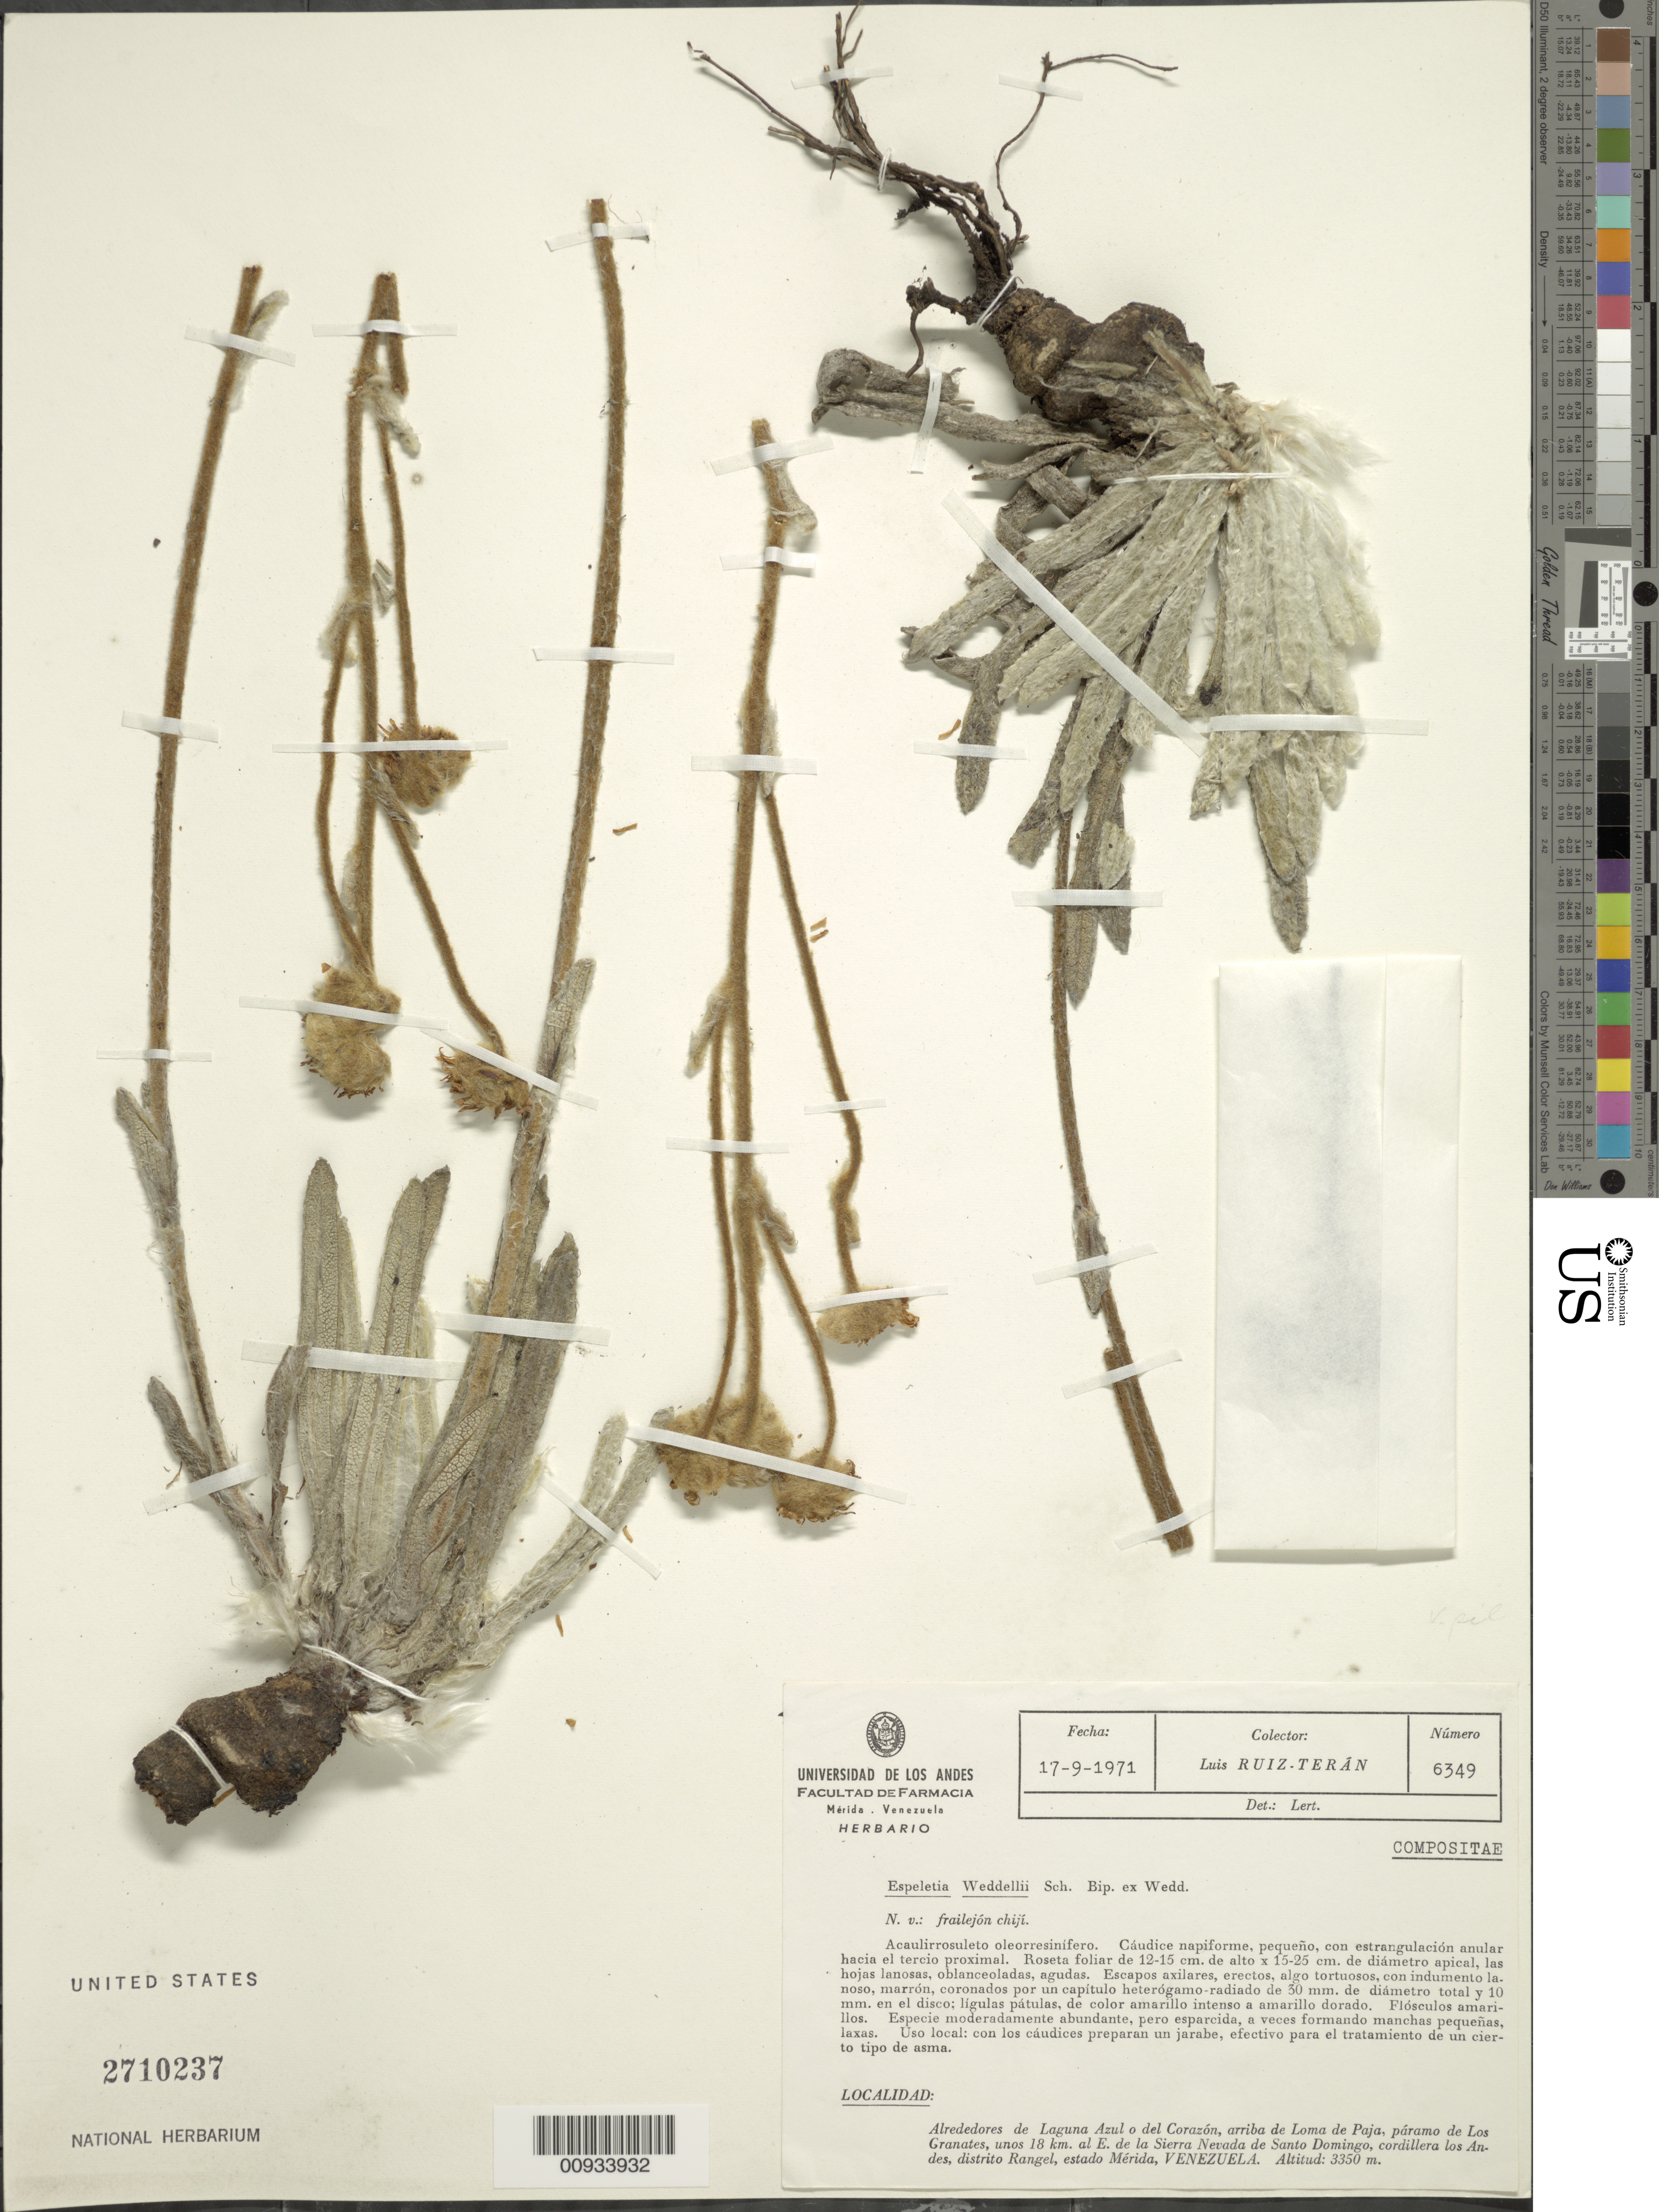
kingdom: Plantae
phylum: Tracheophyta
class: Magnoliopsida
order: Asterales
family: Asteraceae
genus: Espeletia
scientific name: Espeletia weddellii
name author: Sch. Bip. ex Wedd.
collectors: L. E. Ruíz-Terán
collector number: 6349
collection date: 1971-09-17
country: Venezuela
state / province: Mérida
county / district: Rangel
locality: Páramo de Los Granates. Alrededores de Laguna Azul o del corazón, arriba de Loma de Paja, unos 18 km al E de la Sierra Nevada de Santo Domingo, Cordillera de los Andes.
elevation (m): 3350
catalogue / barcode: US 2710237